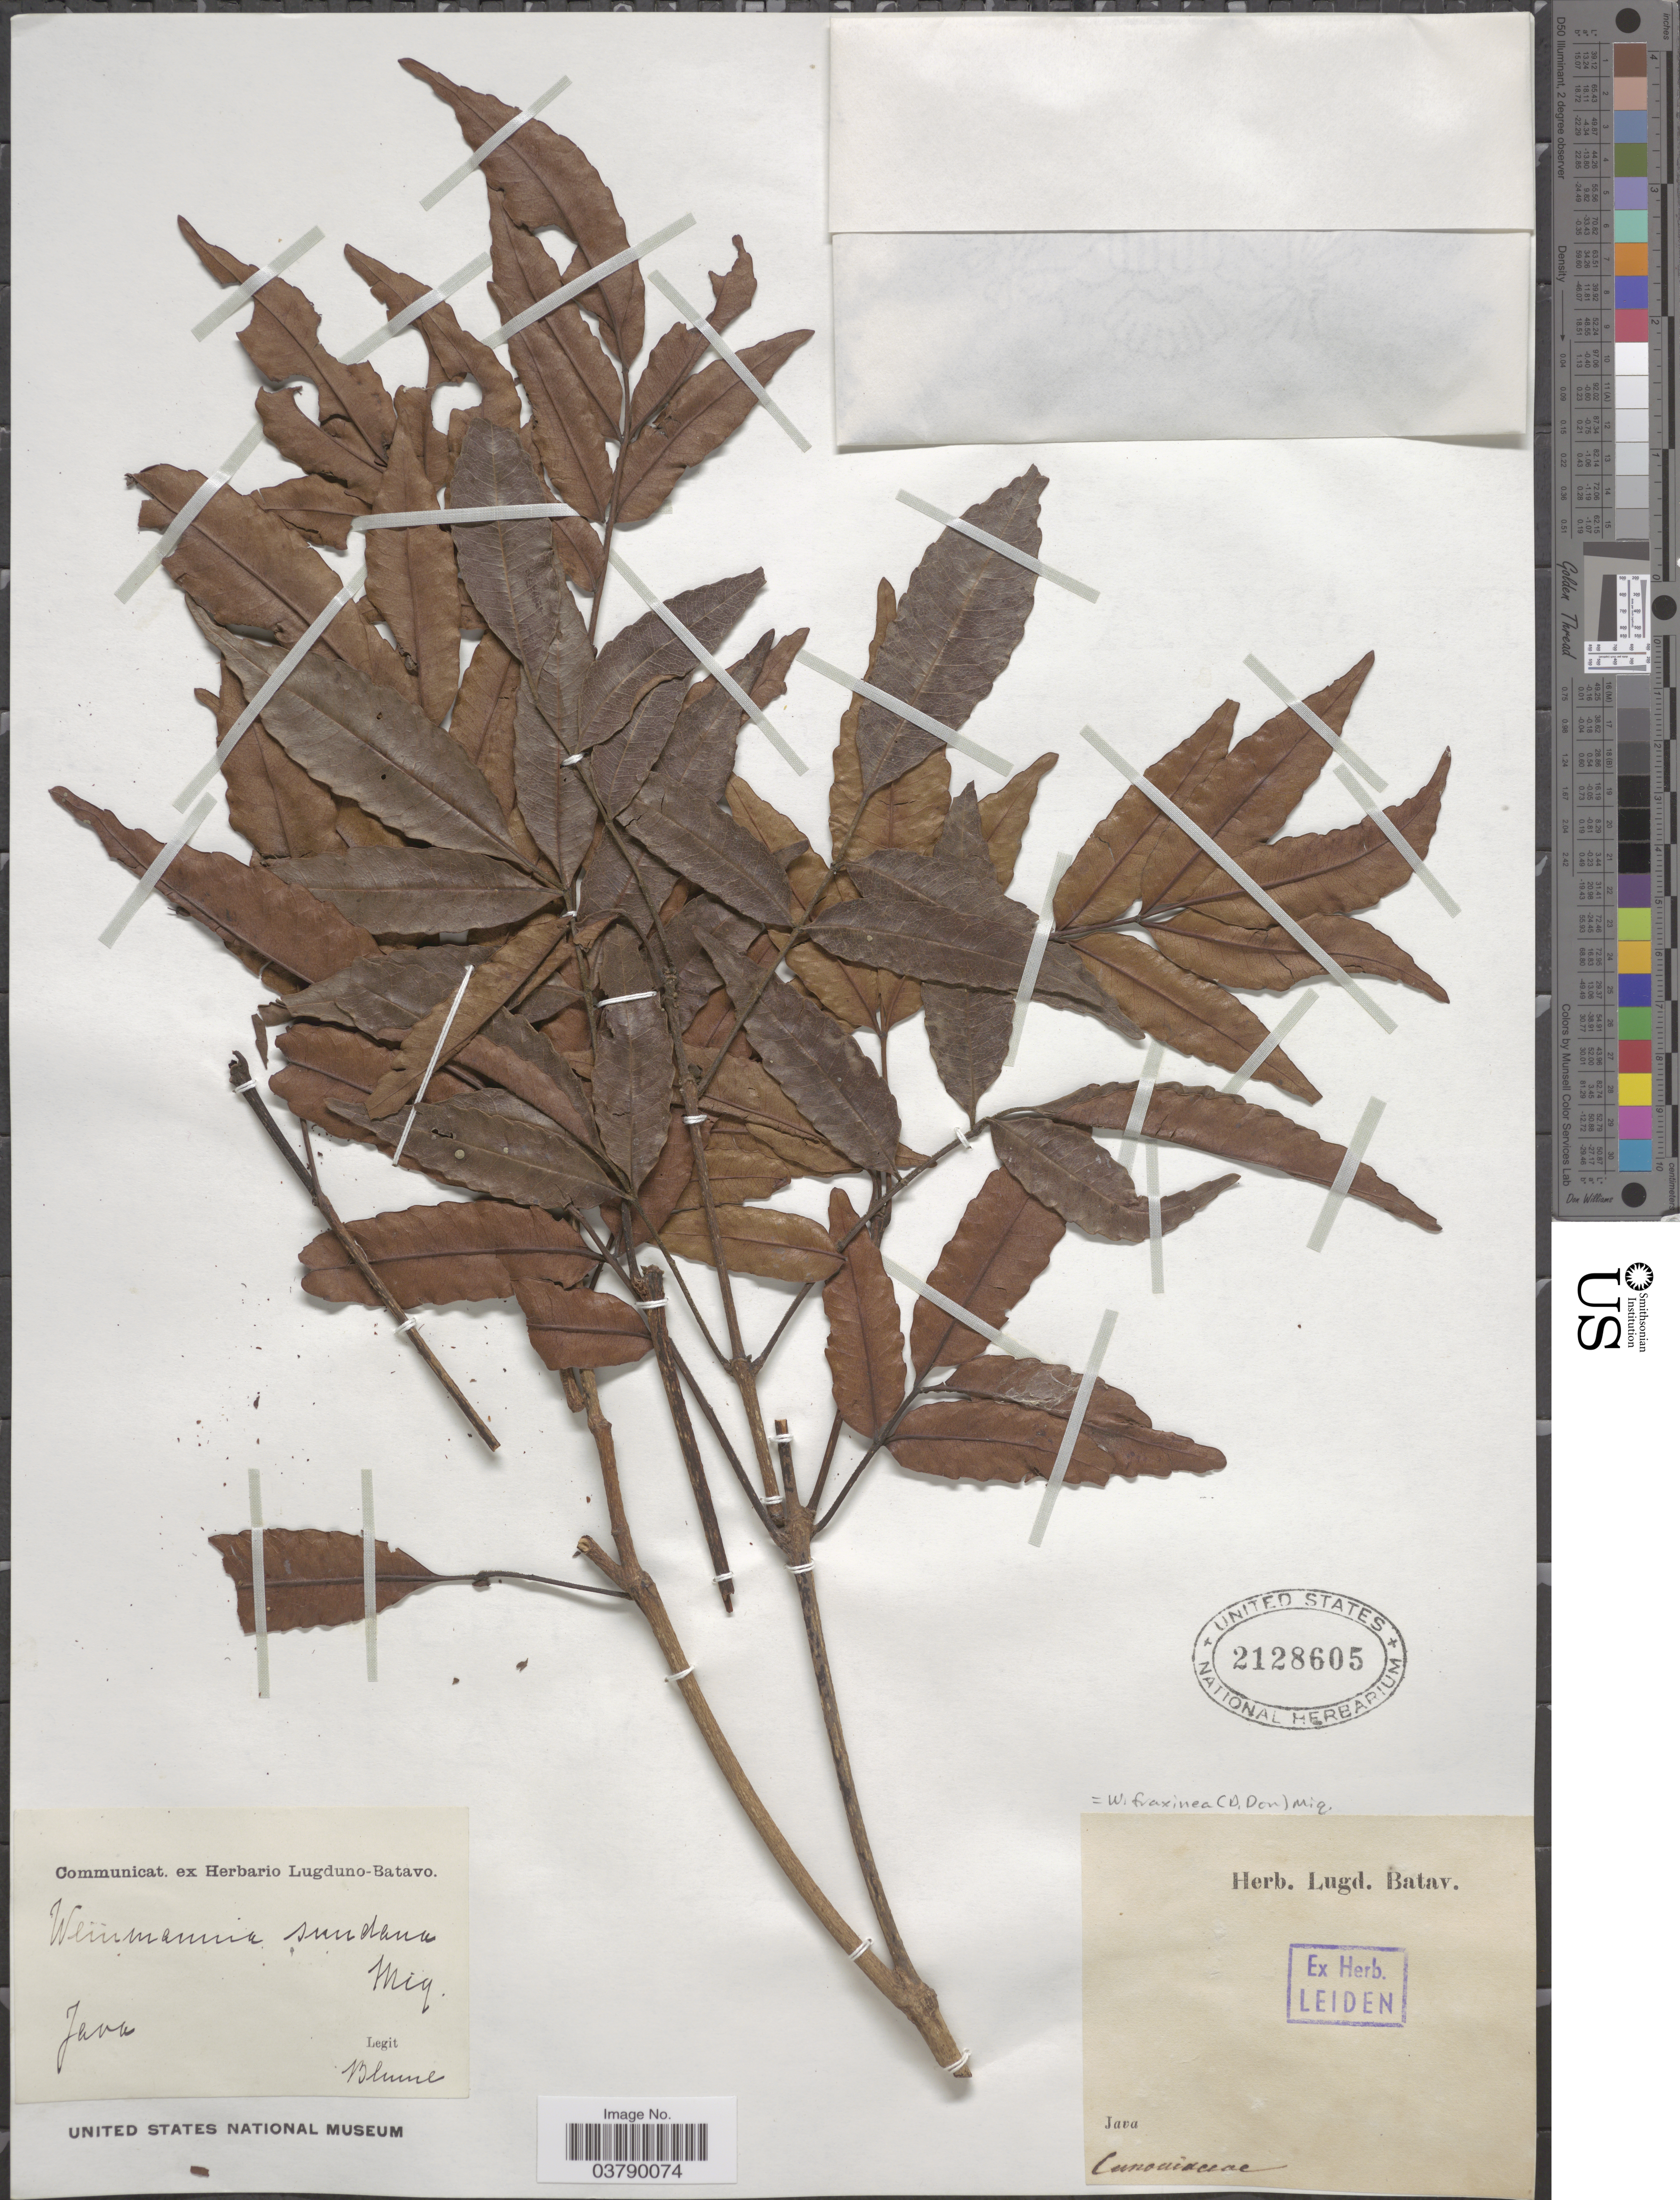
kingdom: Plantae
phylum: Tracheophyta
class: Magnoliopsida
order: Oxalidales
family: Cunoniaceae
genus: Pterophylla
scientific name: Pterophylla fraxinea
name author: D. Don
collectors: -. Blume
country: Indonesia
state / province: Java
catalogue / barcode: US 2128605